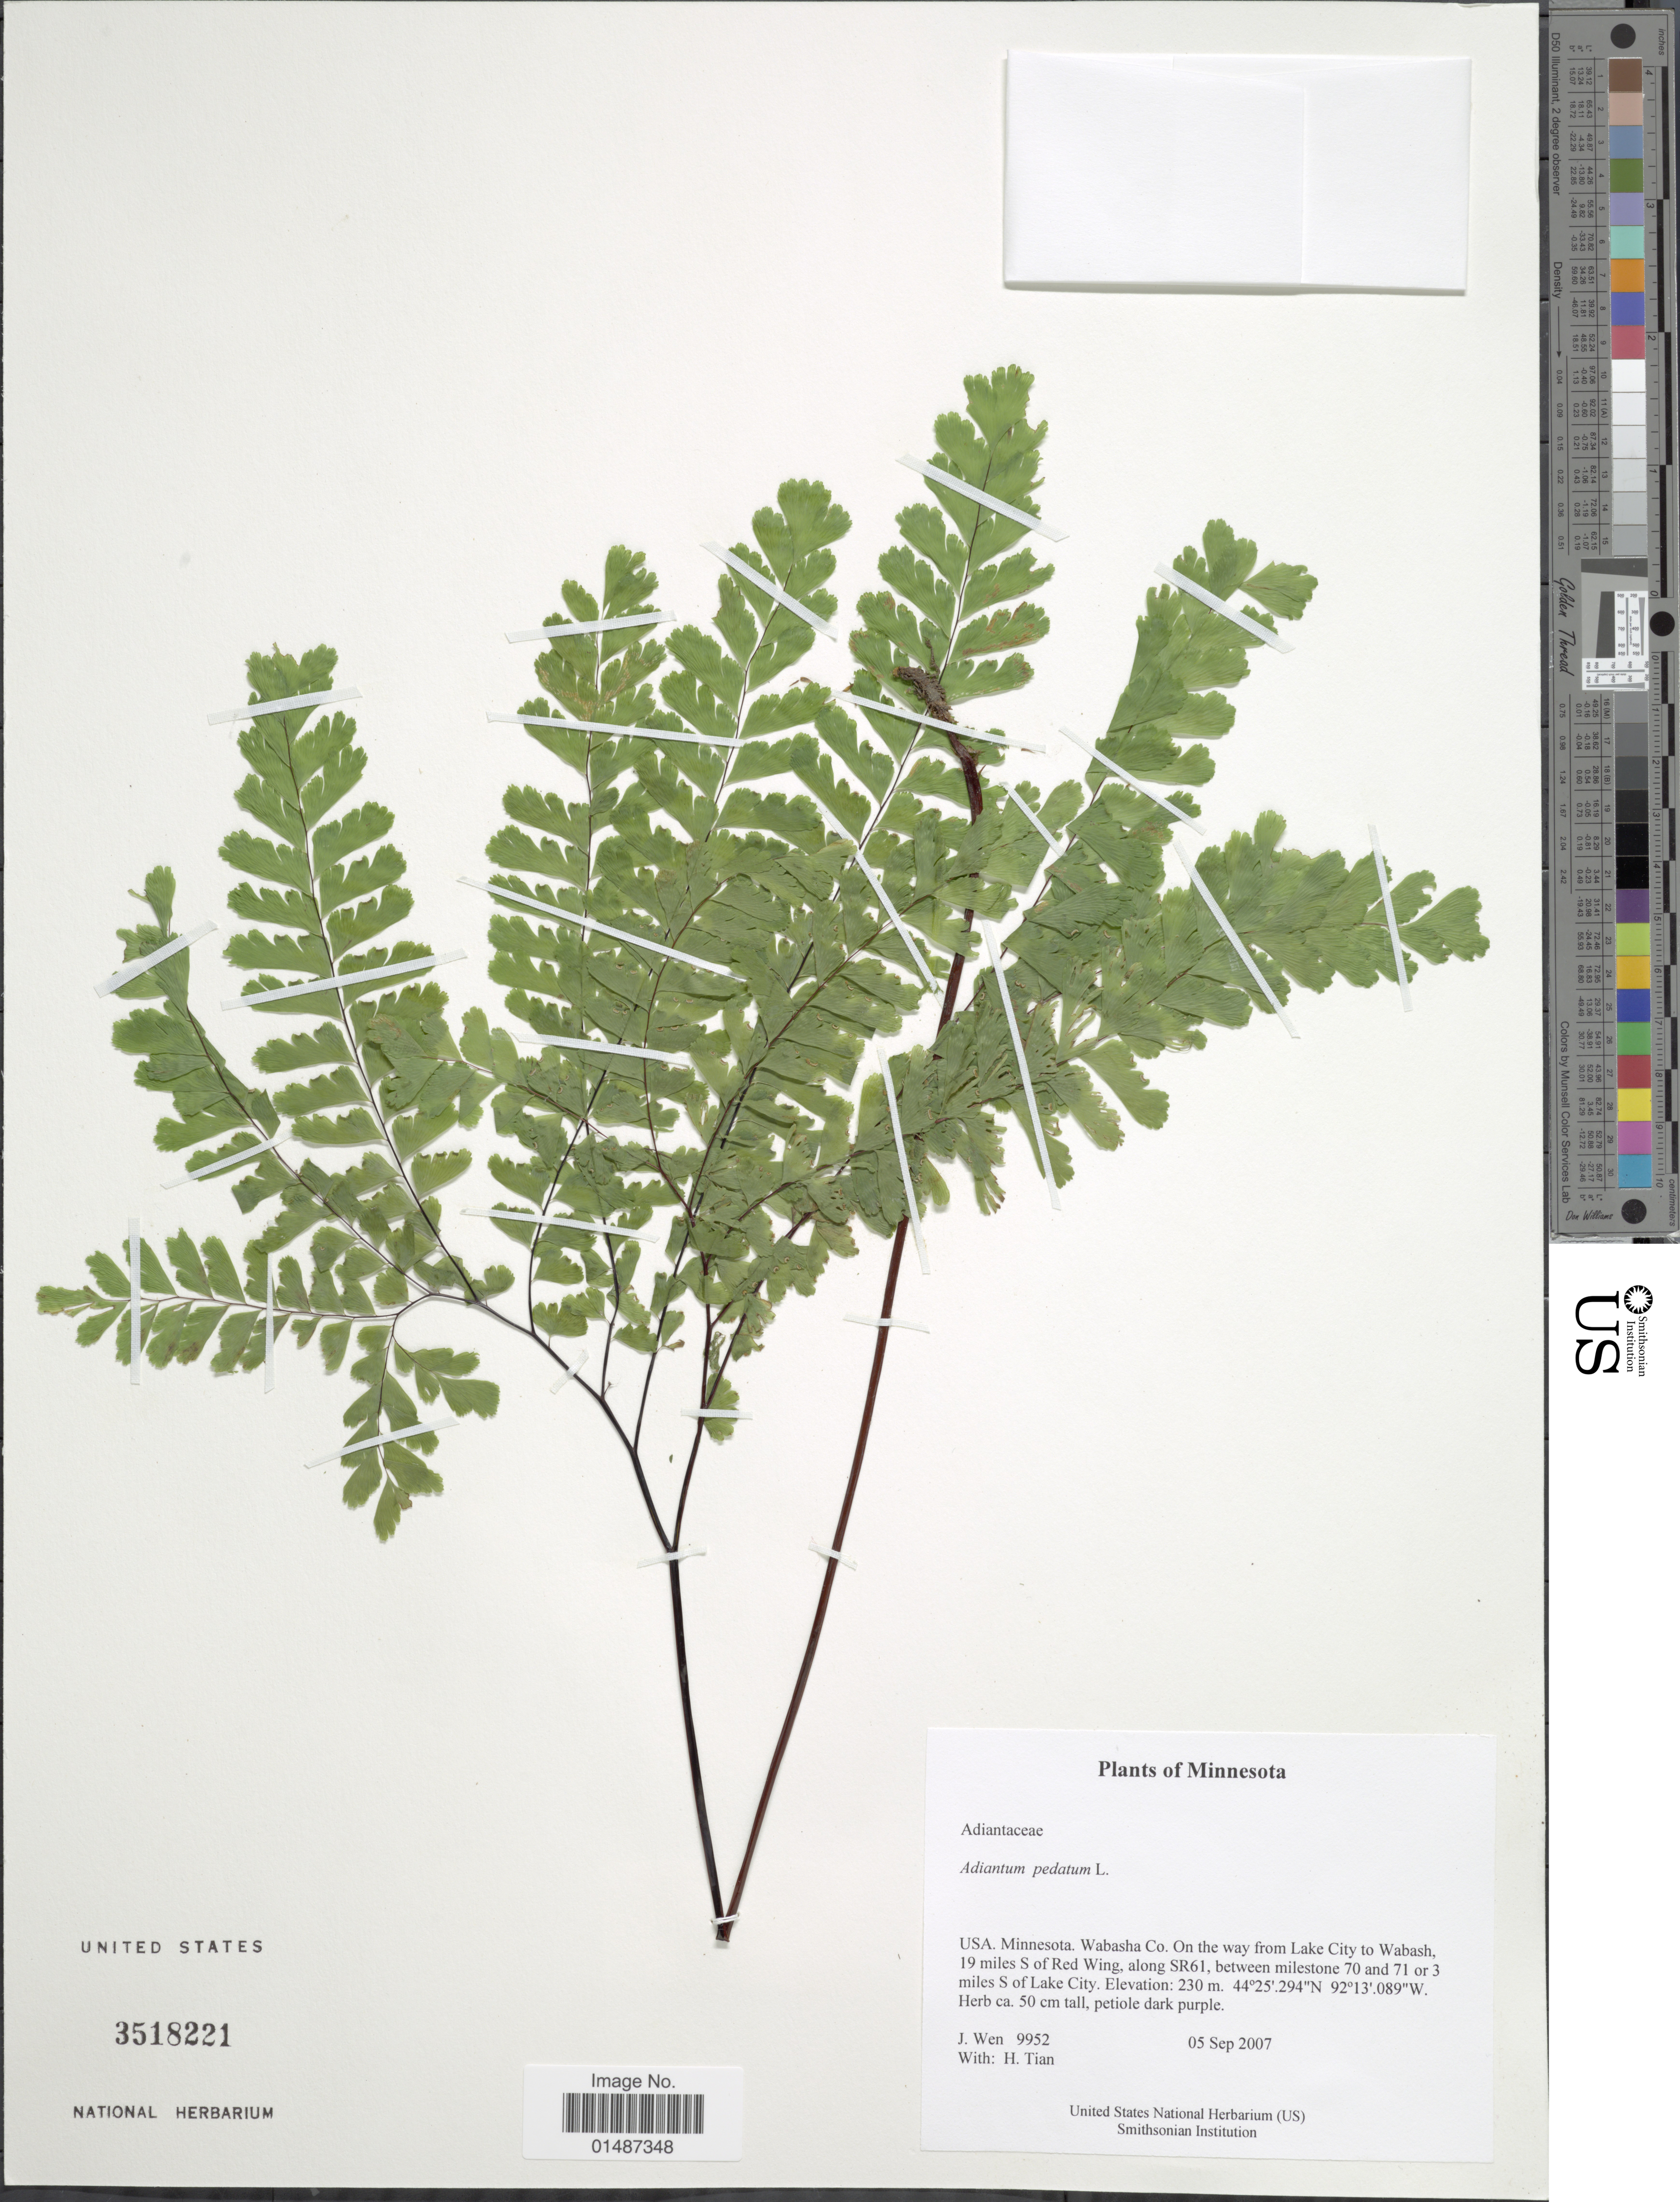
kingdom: Plantae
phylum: Tracheophyta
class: Polypodiopsida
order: Polypodiales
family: Pteridaceae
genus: Adiantum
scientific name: Adiantum pedatum var. pedatum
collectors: J. Wen & H. Tian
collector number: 9952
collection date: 2007-09-05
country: United States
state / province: Minnesota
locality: Wabasha Co. On the way from Lake City to Wabash, 19 miles S of Red Wing, along SR61, between milestone 70 and 71 or 3 miles S of Lake City.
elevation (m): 230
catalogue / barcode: US 3518221